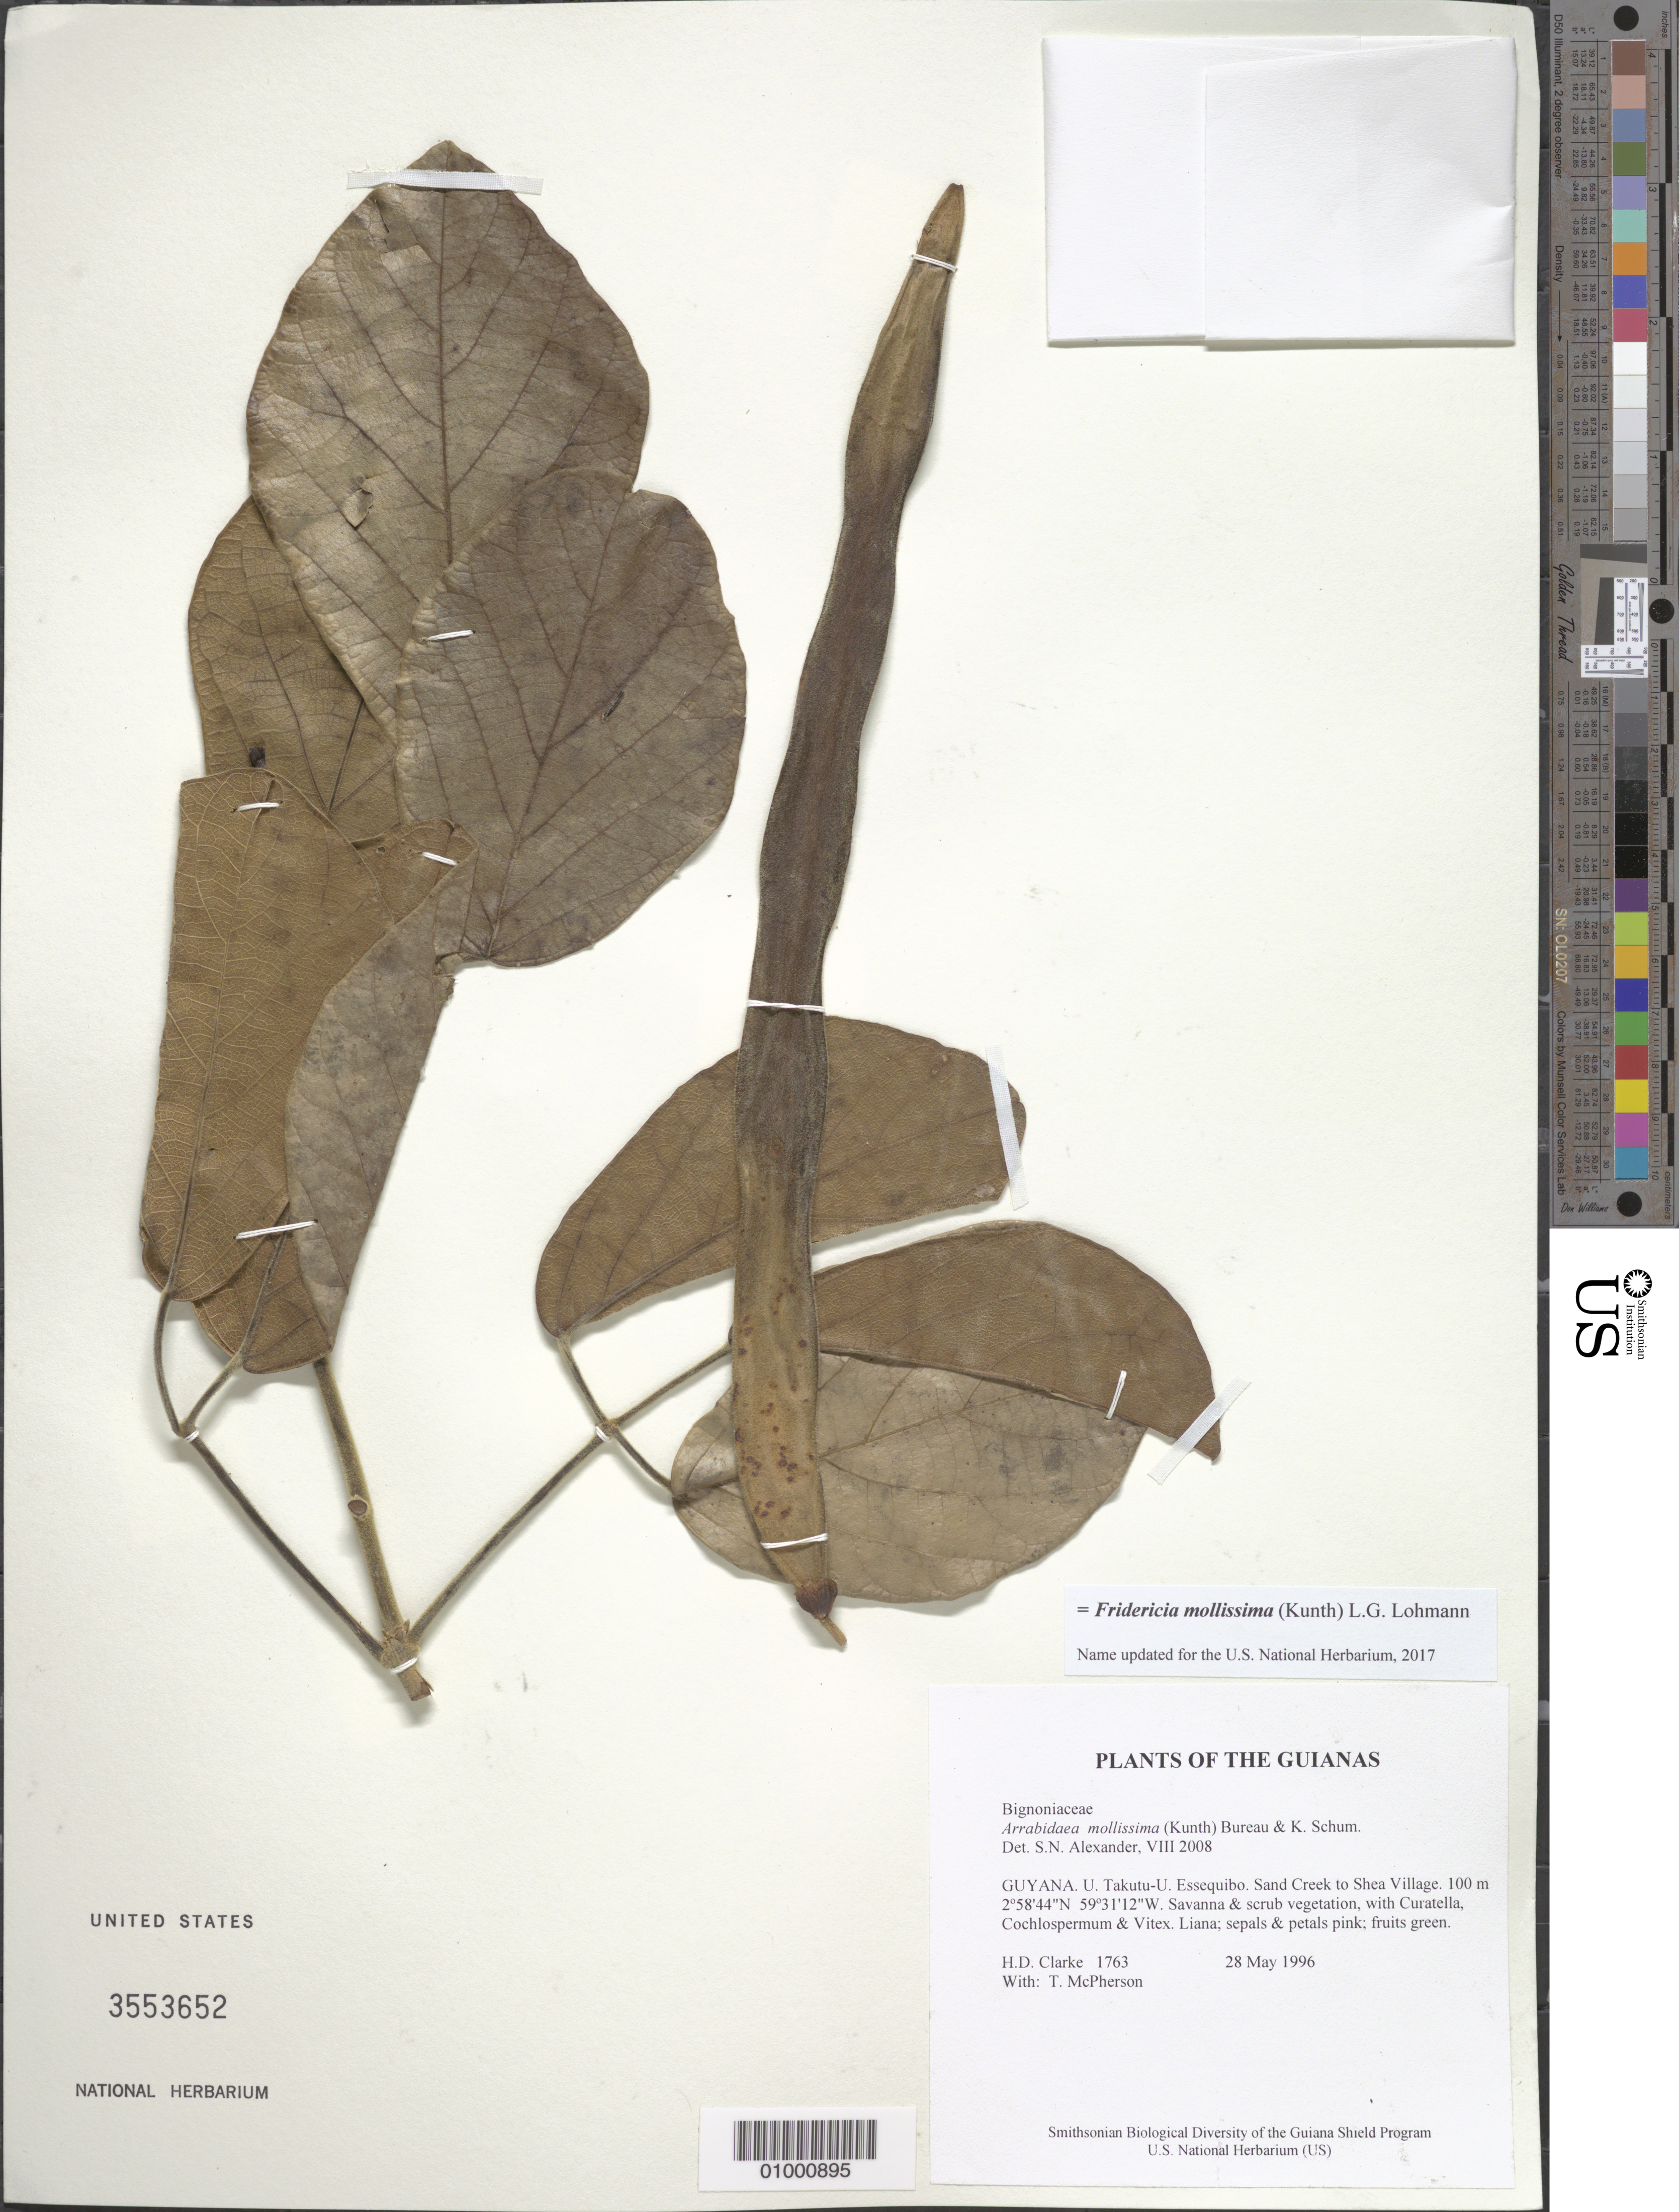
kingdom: Plantae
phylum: Tracheophyta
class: Magnoliopsida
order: Lamiales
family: Bignoniaceae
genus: Fridericia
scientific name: Fridericia mollissima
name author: (Kunth) L.G. Lohmann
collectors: H. D. Clarke & T. McPherson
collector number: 1763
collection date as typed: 28 May 1996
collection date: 1996-05-28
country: Guyana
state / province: U. Takutu-U. Essequibo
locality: Sand Creek to Shea Village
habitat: Savanna & scrub vegetation, with Curatella, Cochlospermum & Vitex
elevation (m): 100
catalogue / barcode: US 3553652